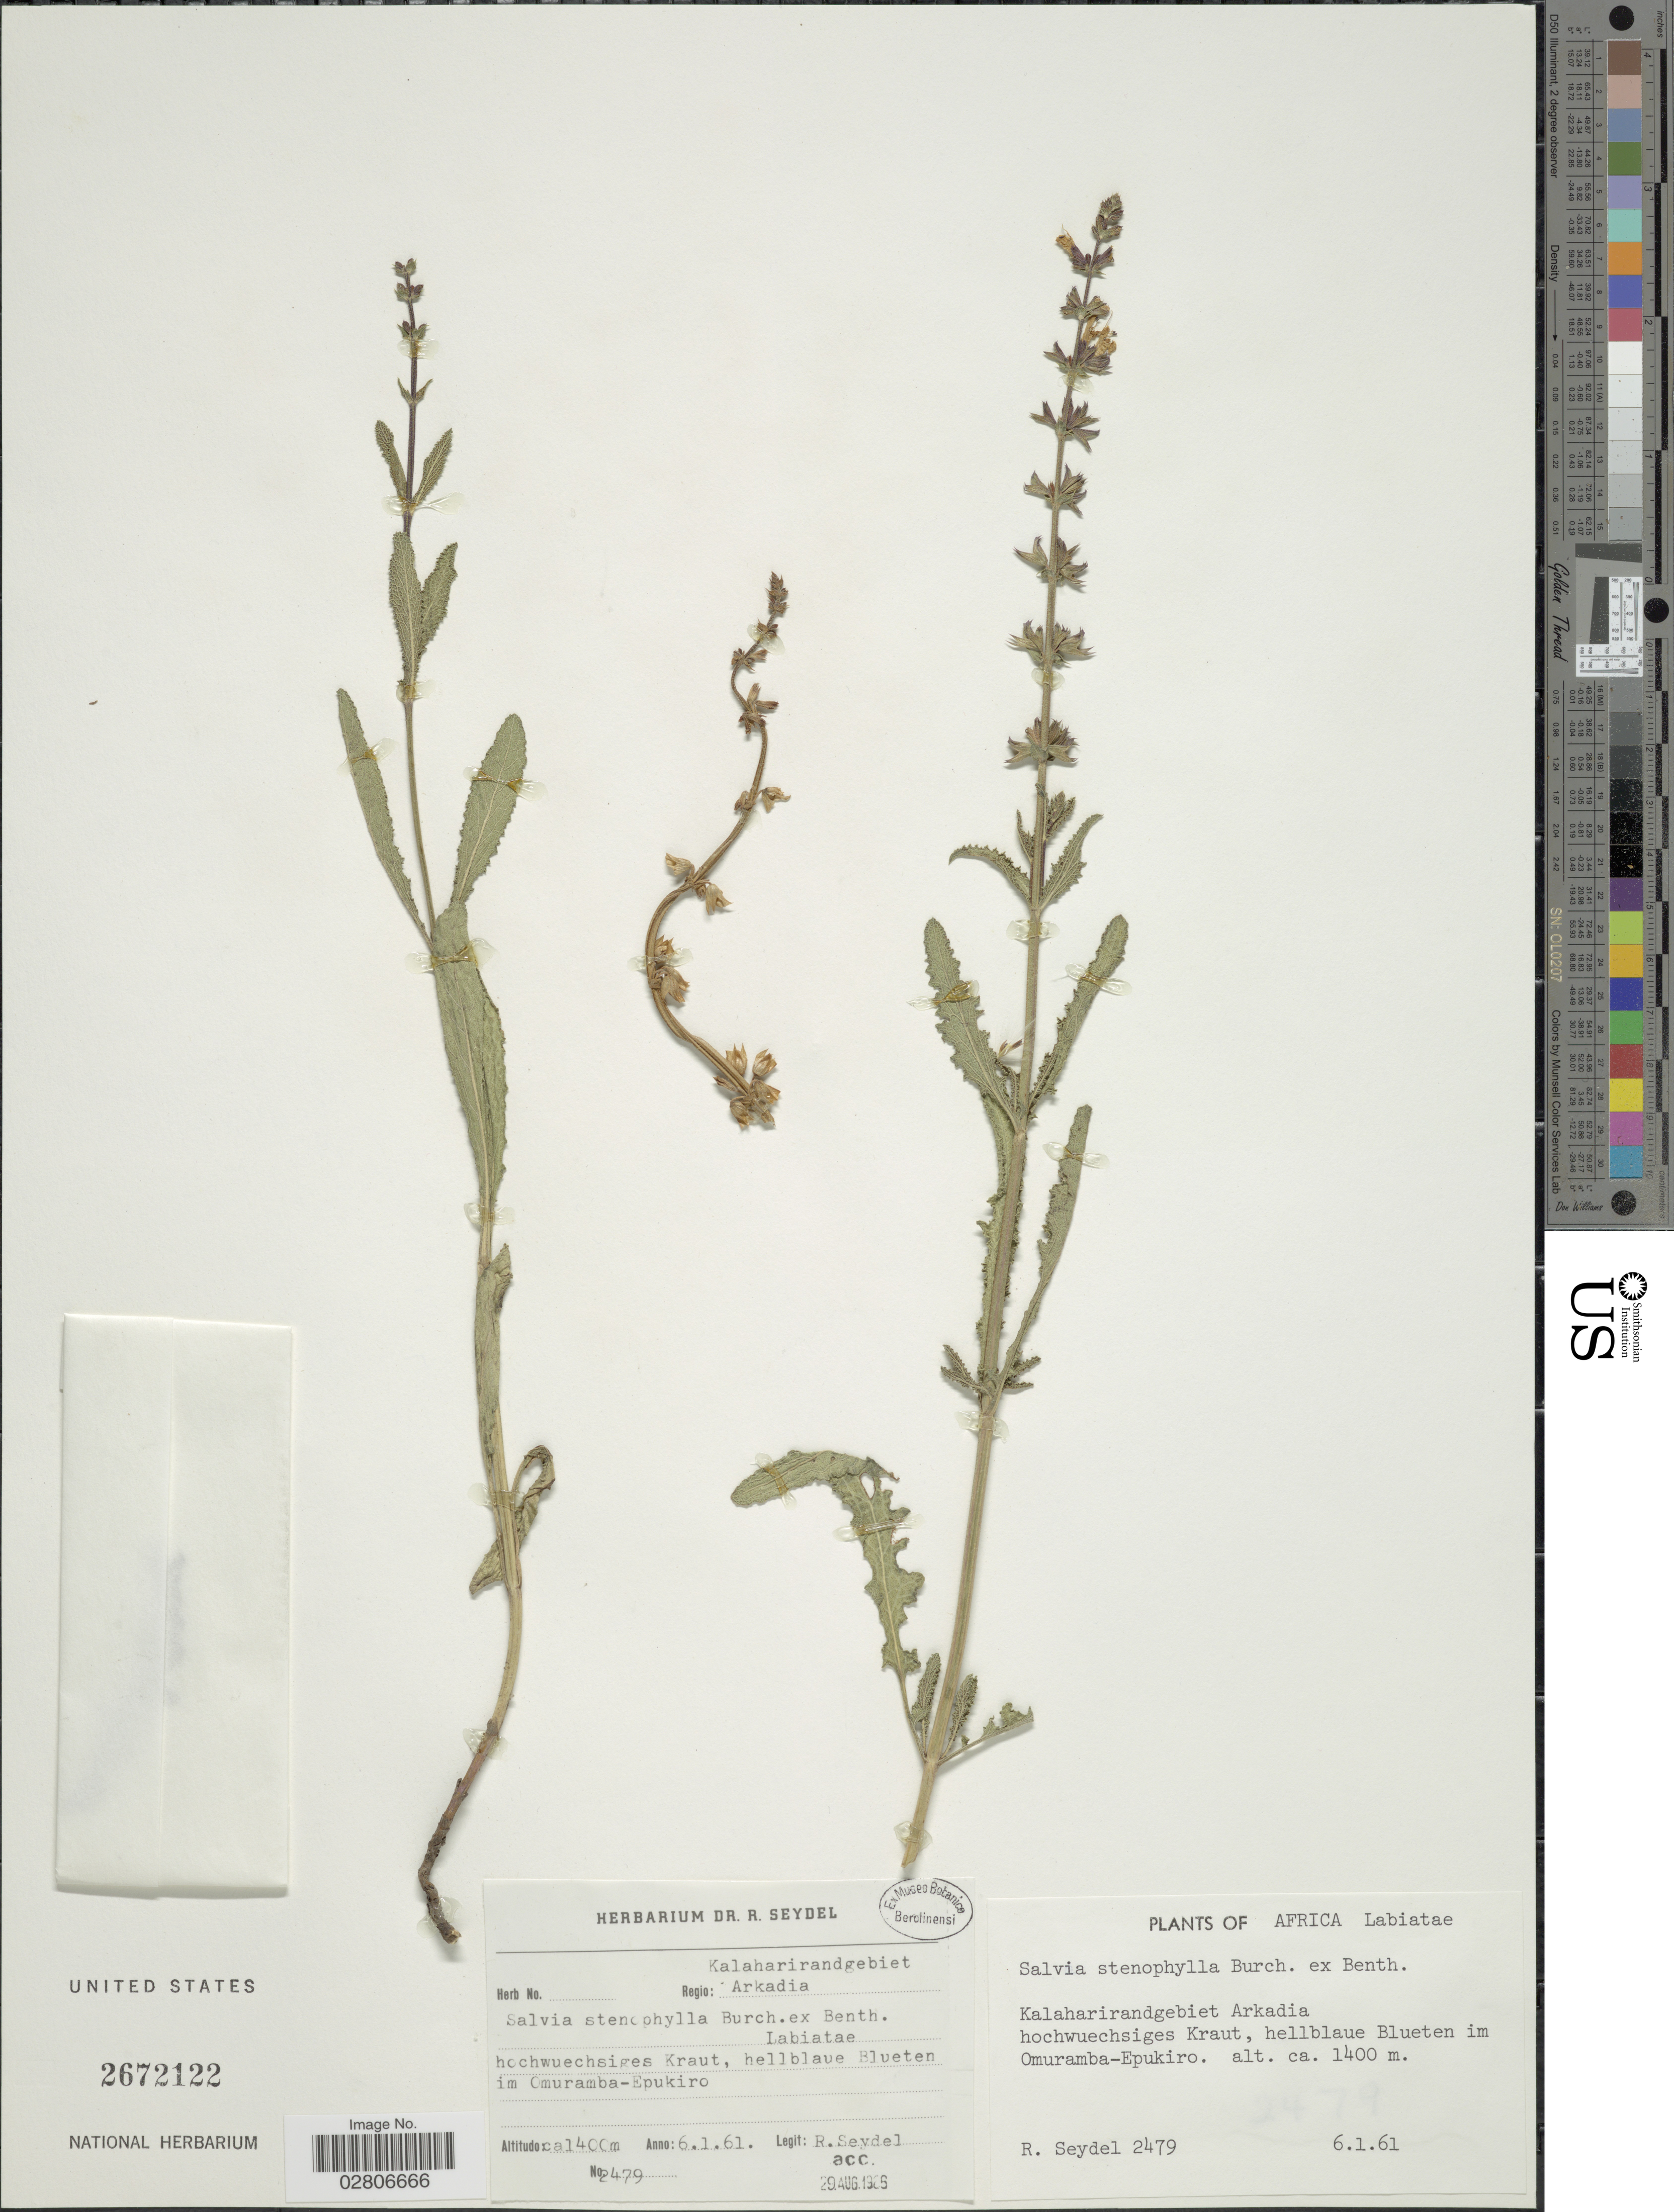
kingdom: Plantae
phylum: Tracheophyta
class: Magnoliopsida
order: Lamiales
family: Lamiaceae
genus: Salvia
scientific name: Salvia stenophylla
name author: Burch. ex Benth.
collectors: R. Seydel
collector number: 2479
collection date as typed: Transcribed d/m/y: 6/1/61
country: Namibia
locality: Africa, Kalaharirandgebiet Arkadia, hochwuechsiges Kraut, hellbaue Blueten im Omuramba-Epukiro.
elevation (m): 1400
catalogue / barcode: US 2672122